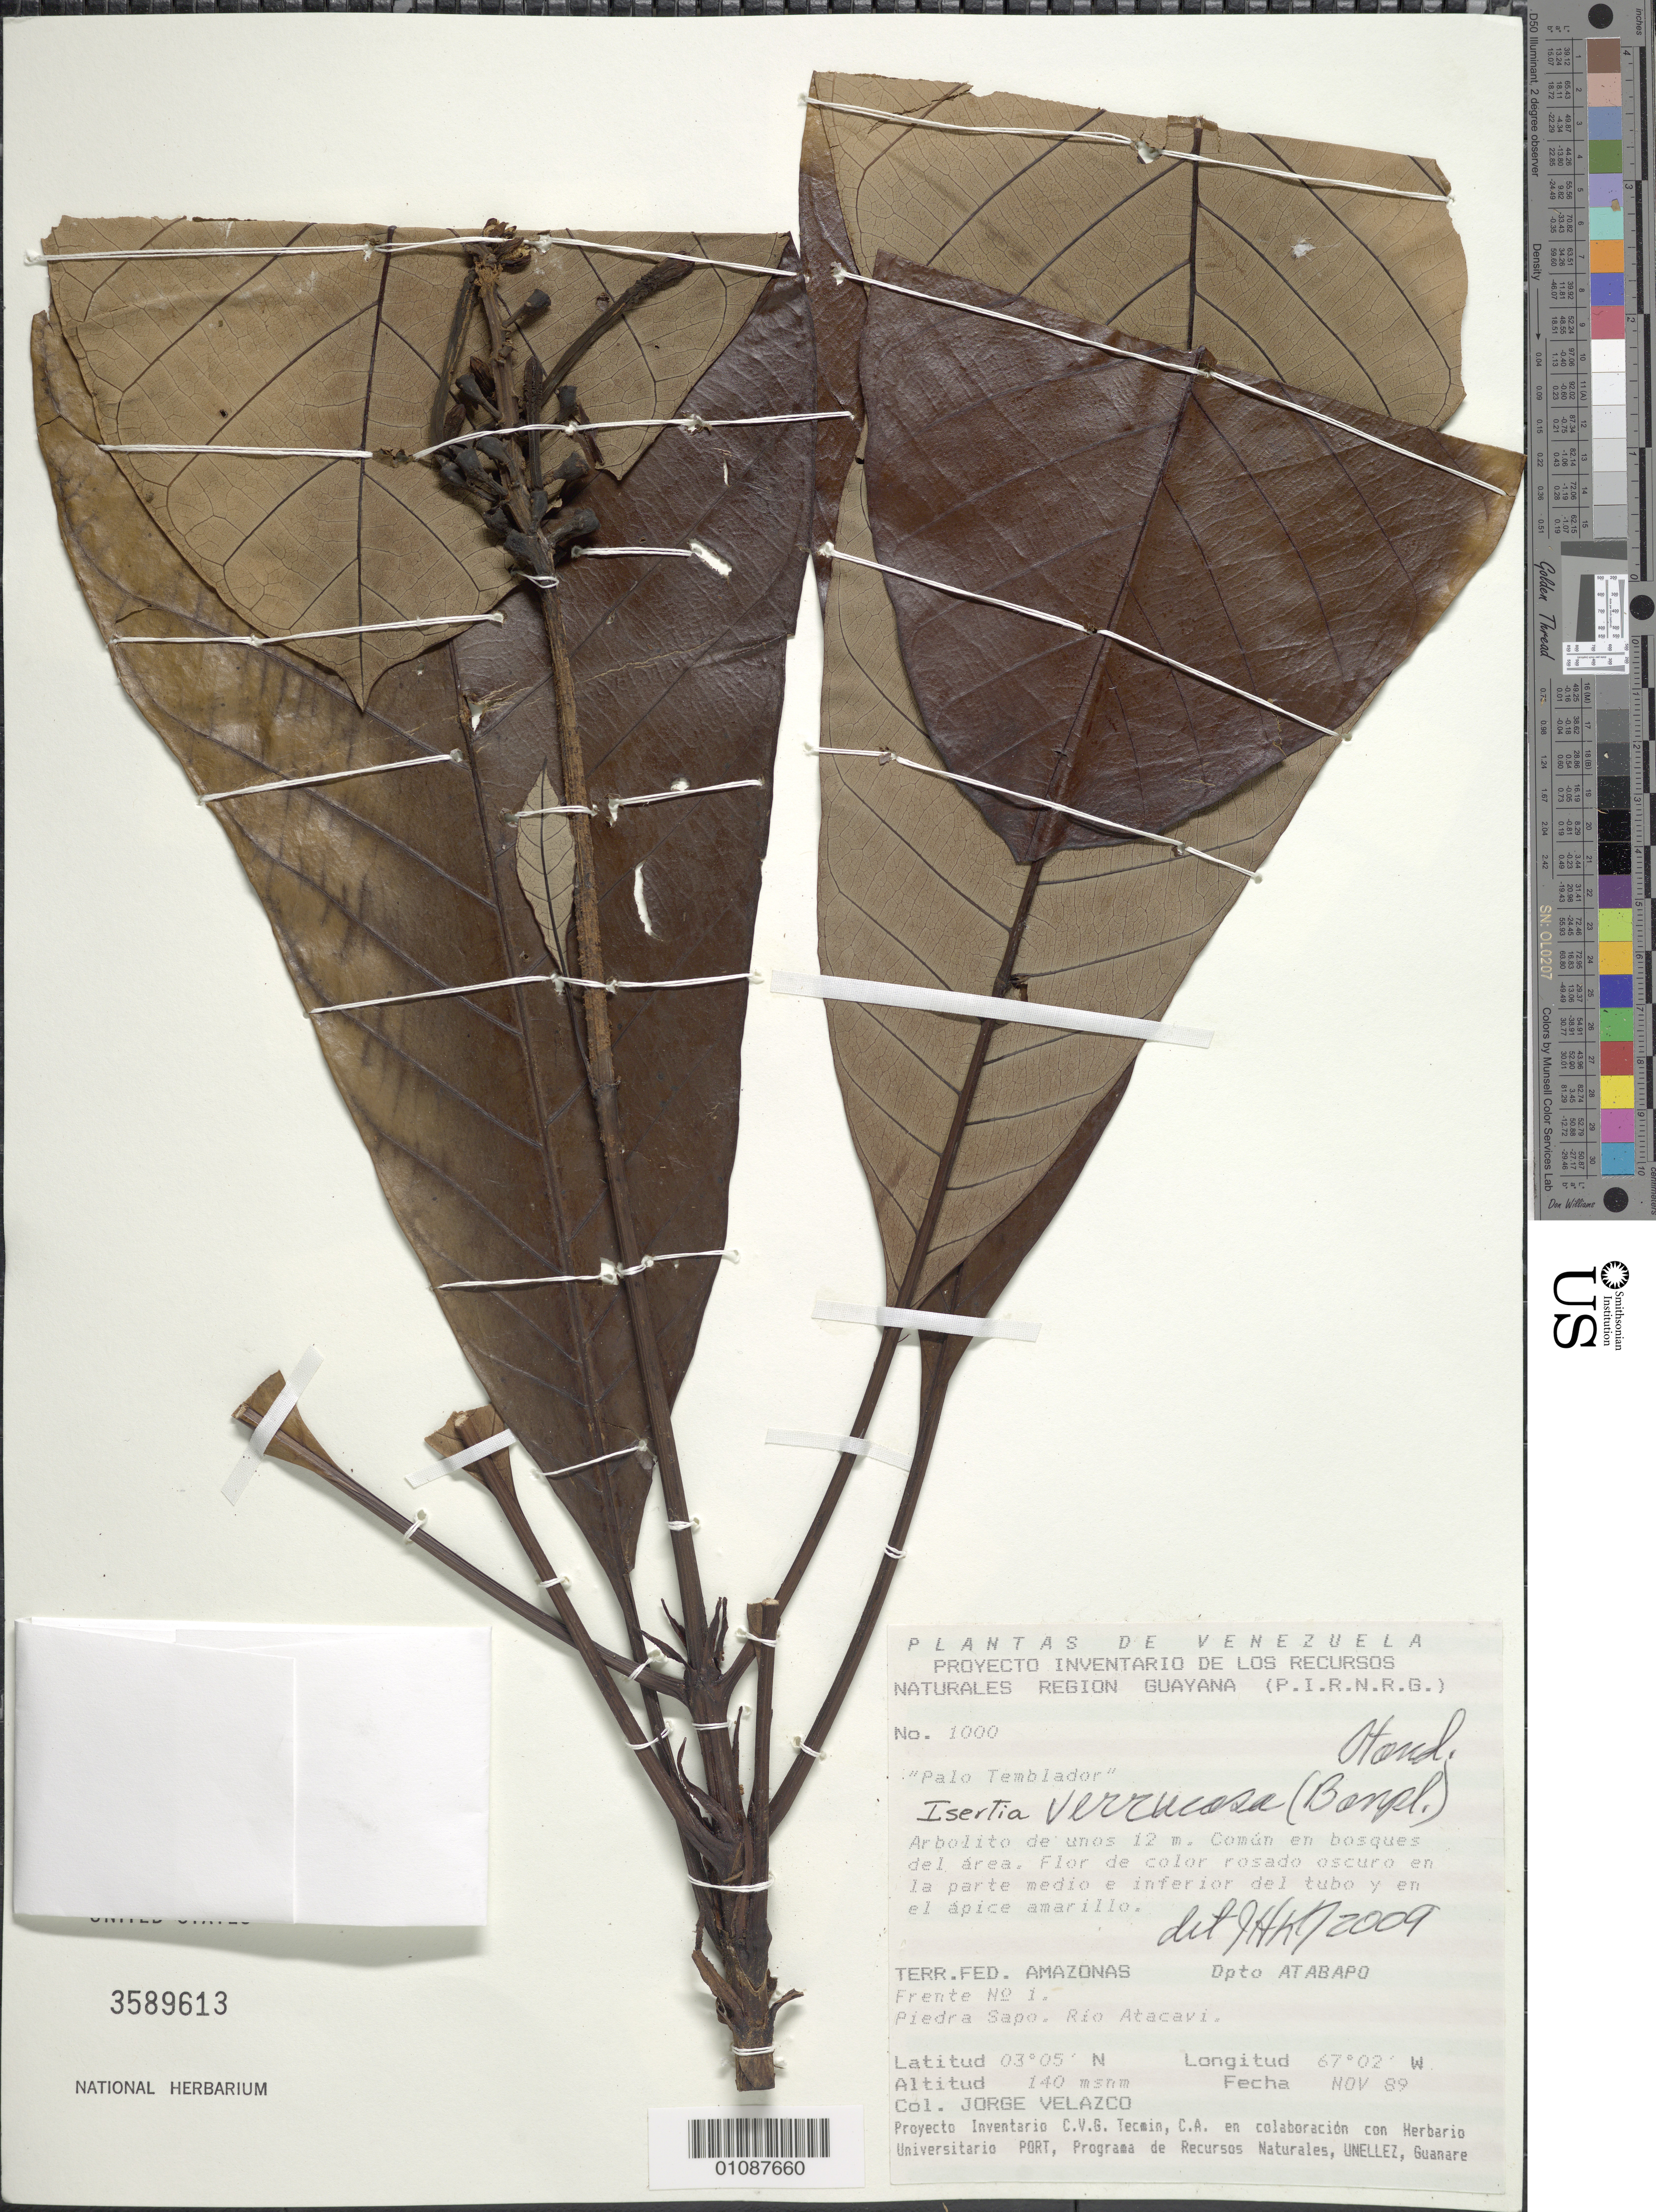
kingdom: Plantae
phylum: Tracheophyta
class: Magnoliopsida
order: Gentianales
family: Rubiaceae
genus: Isertia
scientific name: Isertia verrucosa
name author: (Bonpl.) Standl.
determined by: Kirkbride, J. H.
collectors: J. Velazco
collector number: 1000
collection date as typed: Nov-89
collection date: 1989-11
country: Venezuela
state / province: Amazonas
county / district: Atabapo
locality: Frente No.1. Piedra Sapo. Rio Atacavi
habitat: Bosques del area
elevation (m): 140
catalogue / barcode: US 3589613